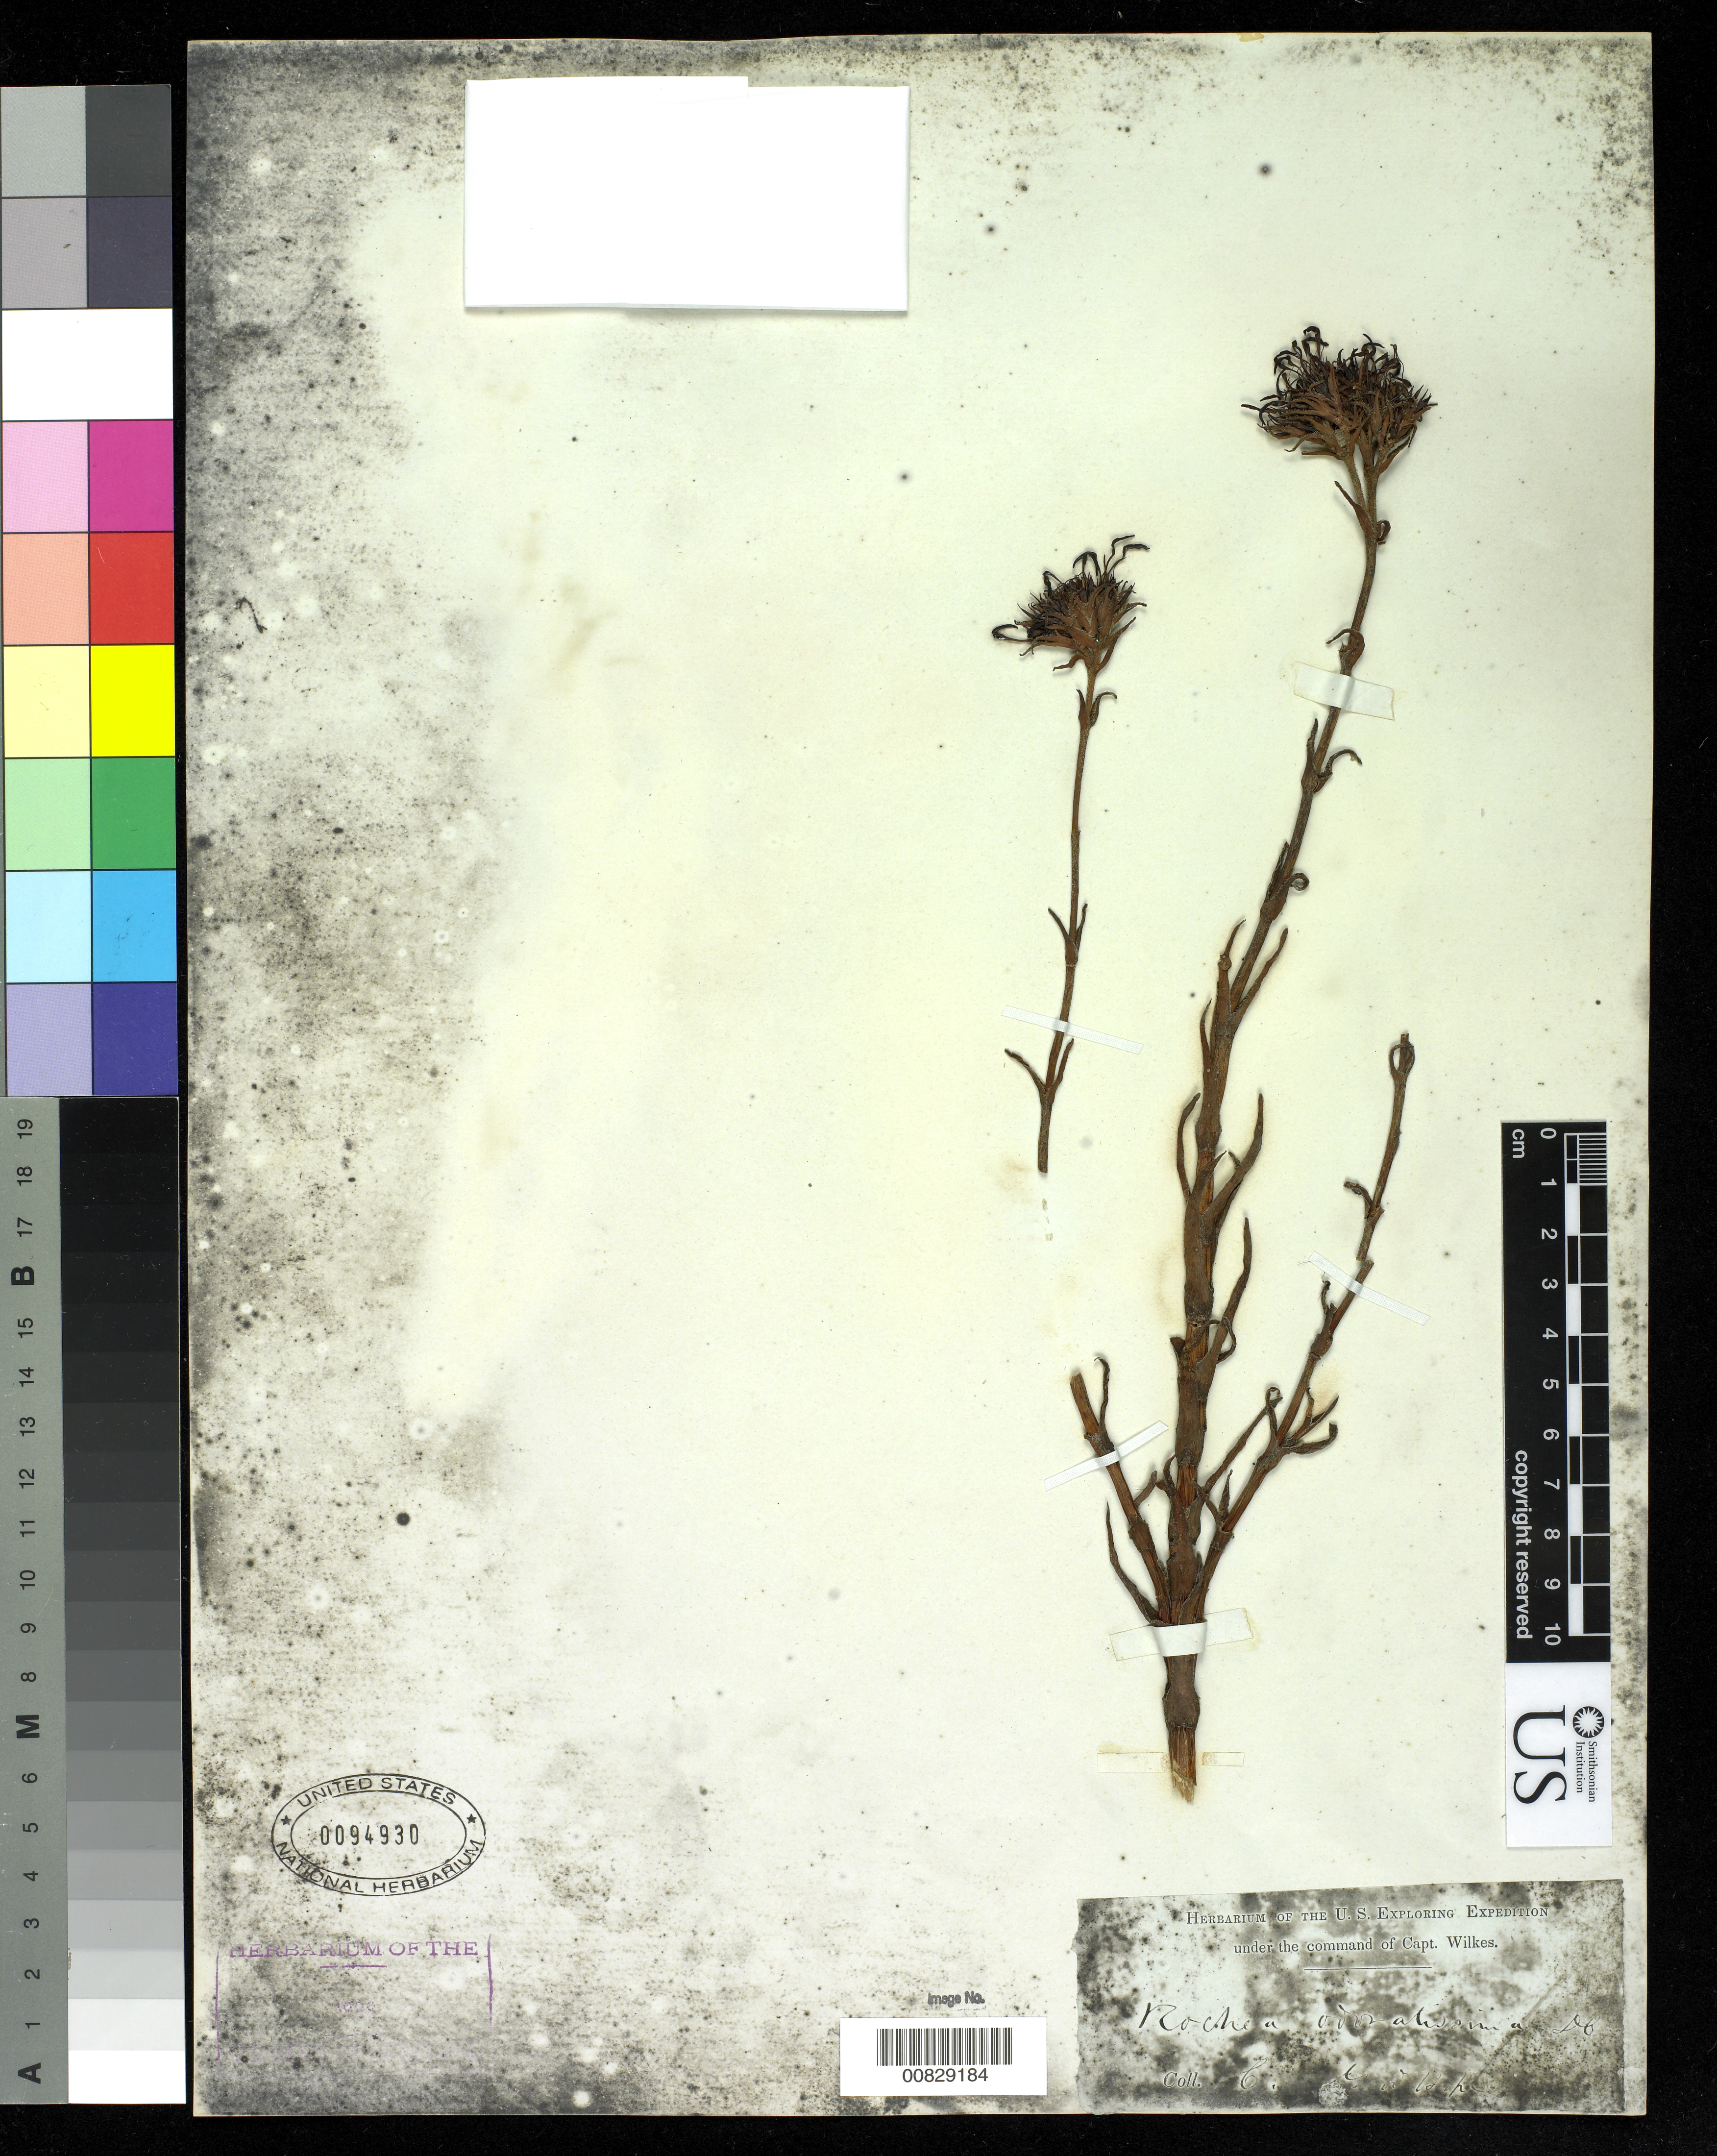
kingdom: Plantae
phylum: Tracheophyta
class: Magnoliopsida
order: Saxifragales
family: Crassulaceae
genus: Crassula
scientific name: Crassula fascicularis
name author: Lam.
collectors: Wilkes Explor. Exped.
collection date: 1838/1842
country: South Africa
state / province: Western Cape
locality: Cape of Good Hope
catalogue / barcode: US 94930